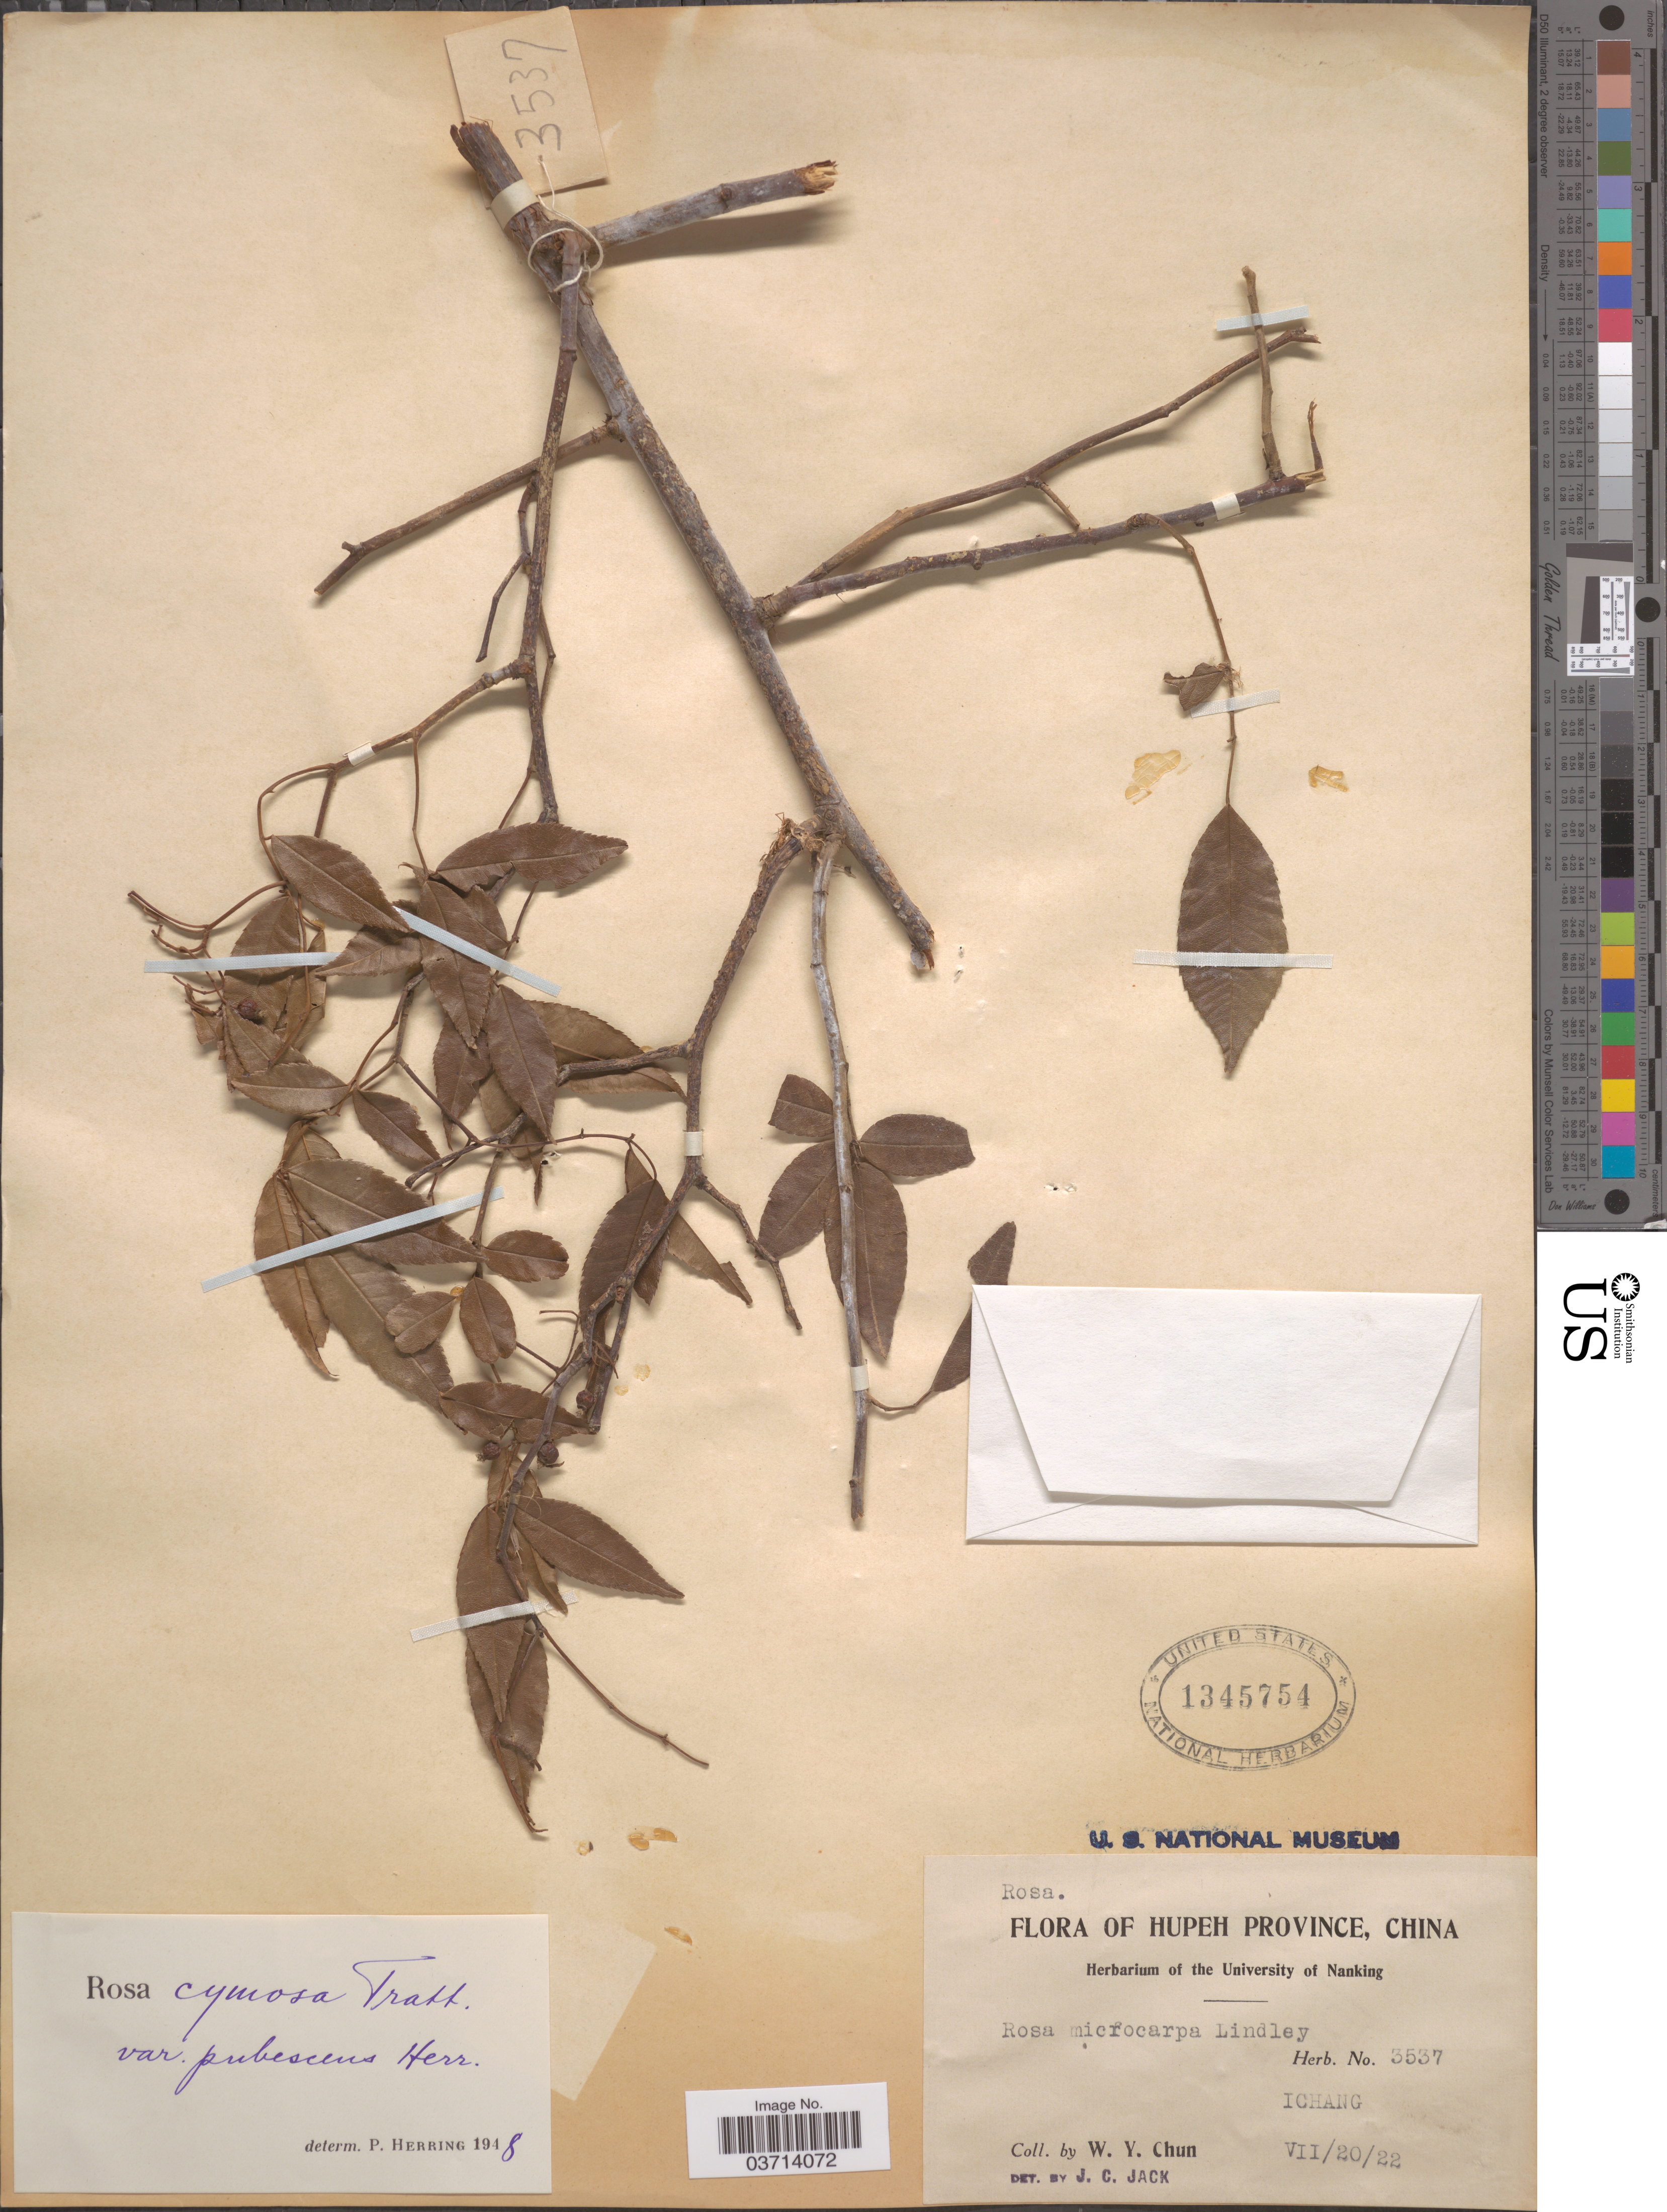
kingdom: Plantae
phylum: Tracheophyta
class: Magnoliopsida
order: Rosales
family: Rosaceae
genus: Rosa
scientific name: Rosa indica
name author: L.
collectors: W. Y. Chun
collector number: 3537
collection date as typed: Transcribed d/m/y: 20/7/22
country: China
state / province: Hubei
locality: Hupeh Province. Ichang.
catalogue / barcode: US 1345754